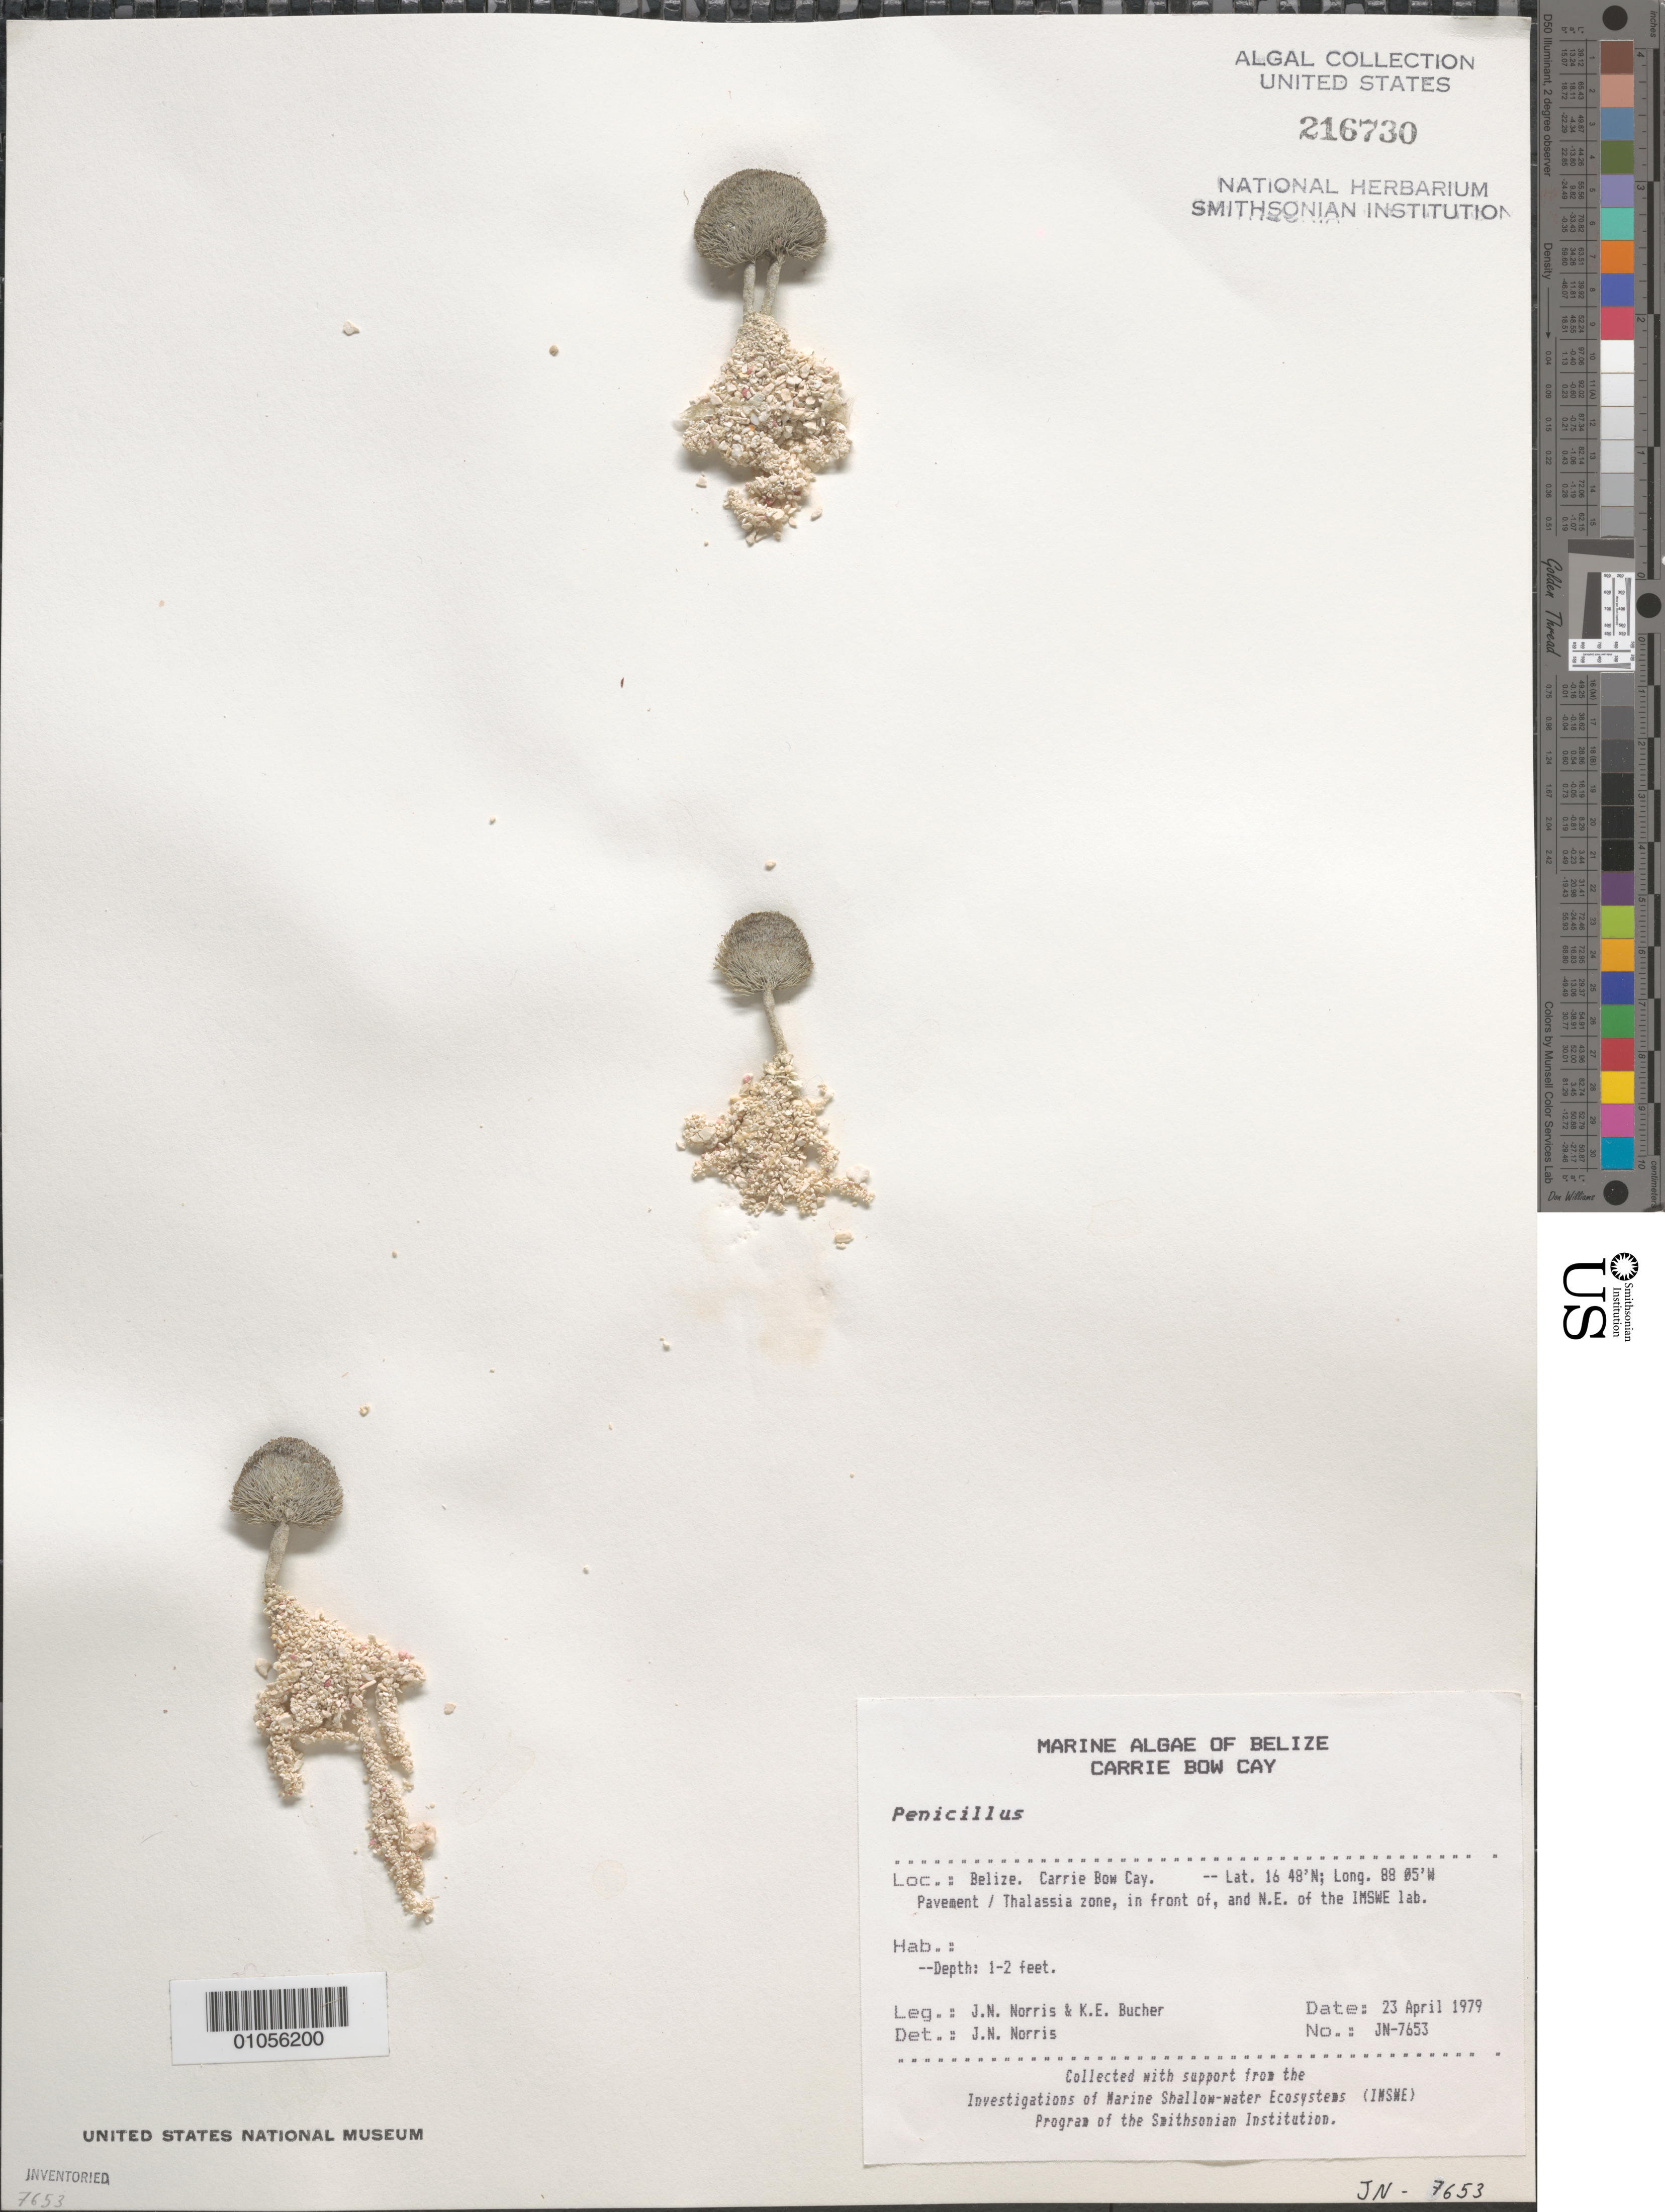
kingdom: Plantae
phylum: Chlorophyta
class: Ulvophyceae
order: Bryopsidales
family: Udoteaceae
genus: Penicillus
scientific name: Penicillus sp.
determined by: Norris, James N.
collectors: J. N. Norris & K. E. Bucher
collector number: JN-7653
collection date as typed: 23 Apr 1979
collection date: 1979-04-23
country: Belize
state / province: Stann Creek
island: Carrie Bow Cay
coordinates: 16 48'N, 88 05'W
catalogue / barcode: US 216730